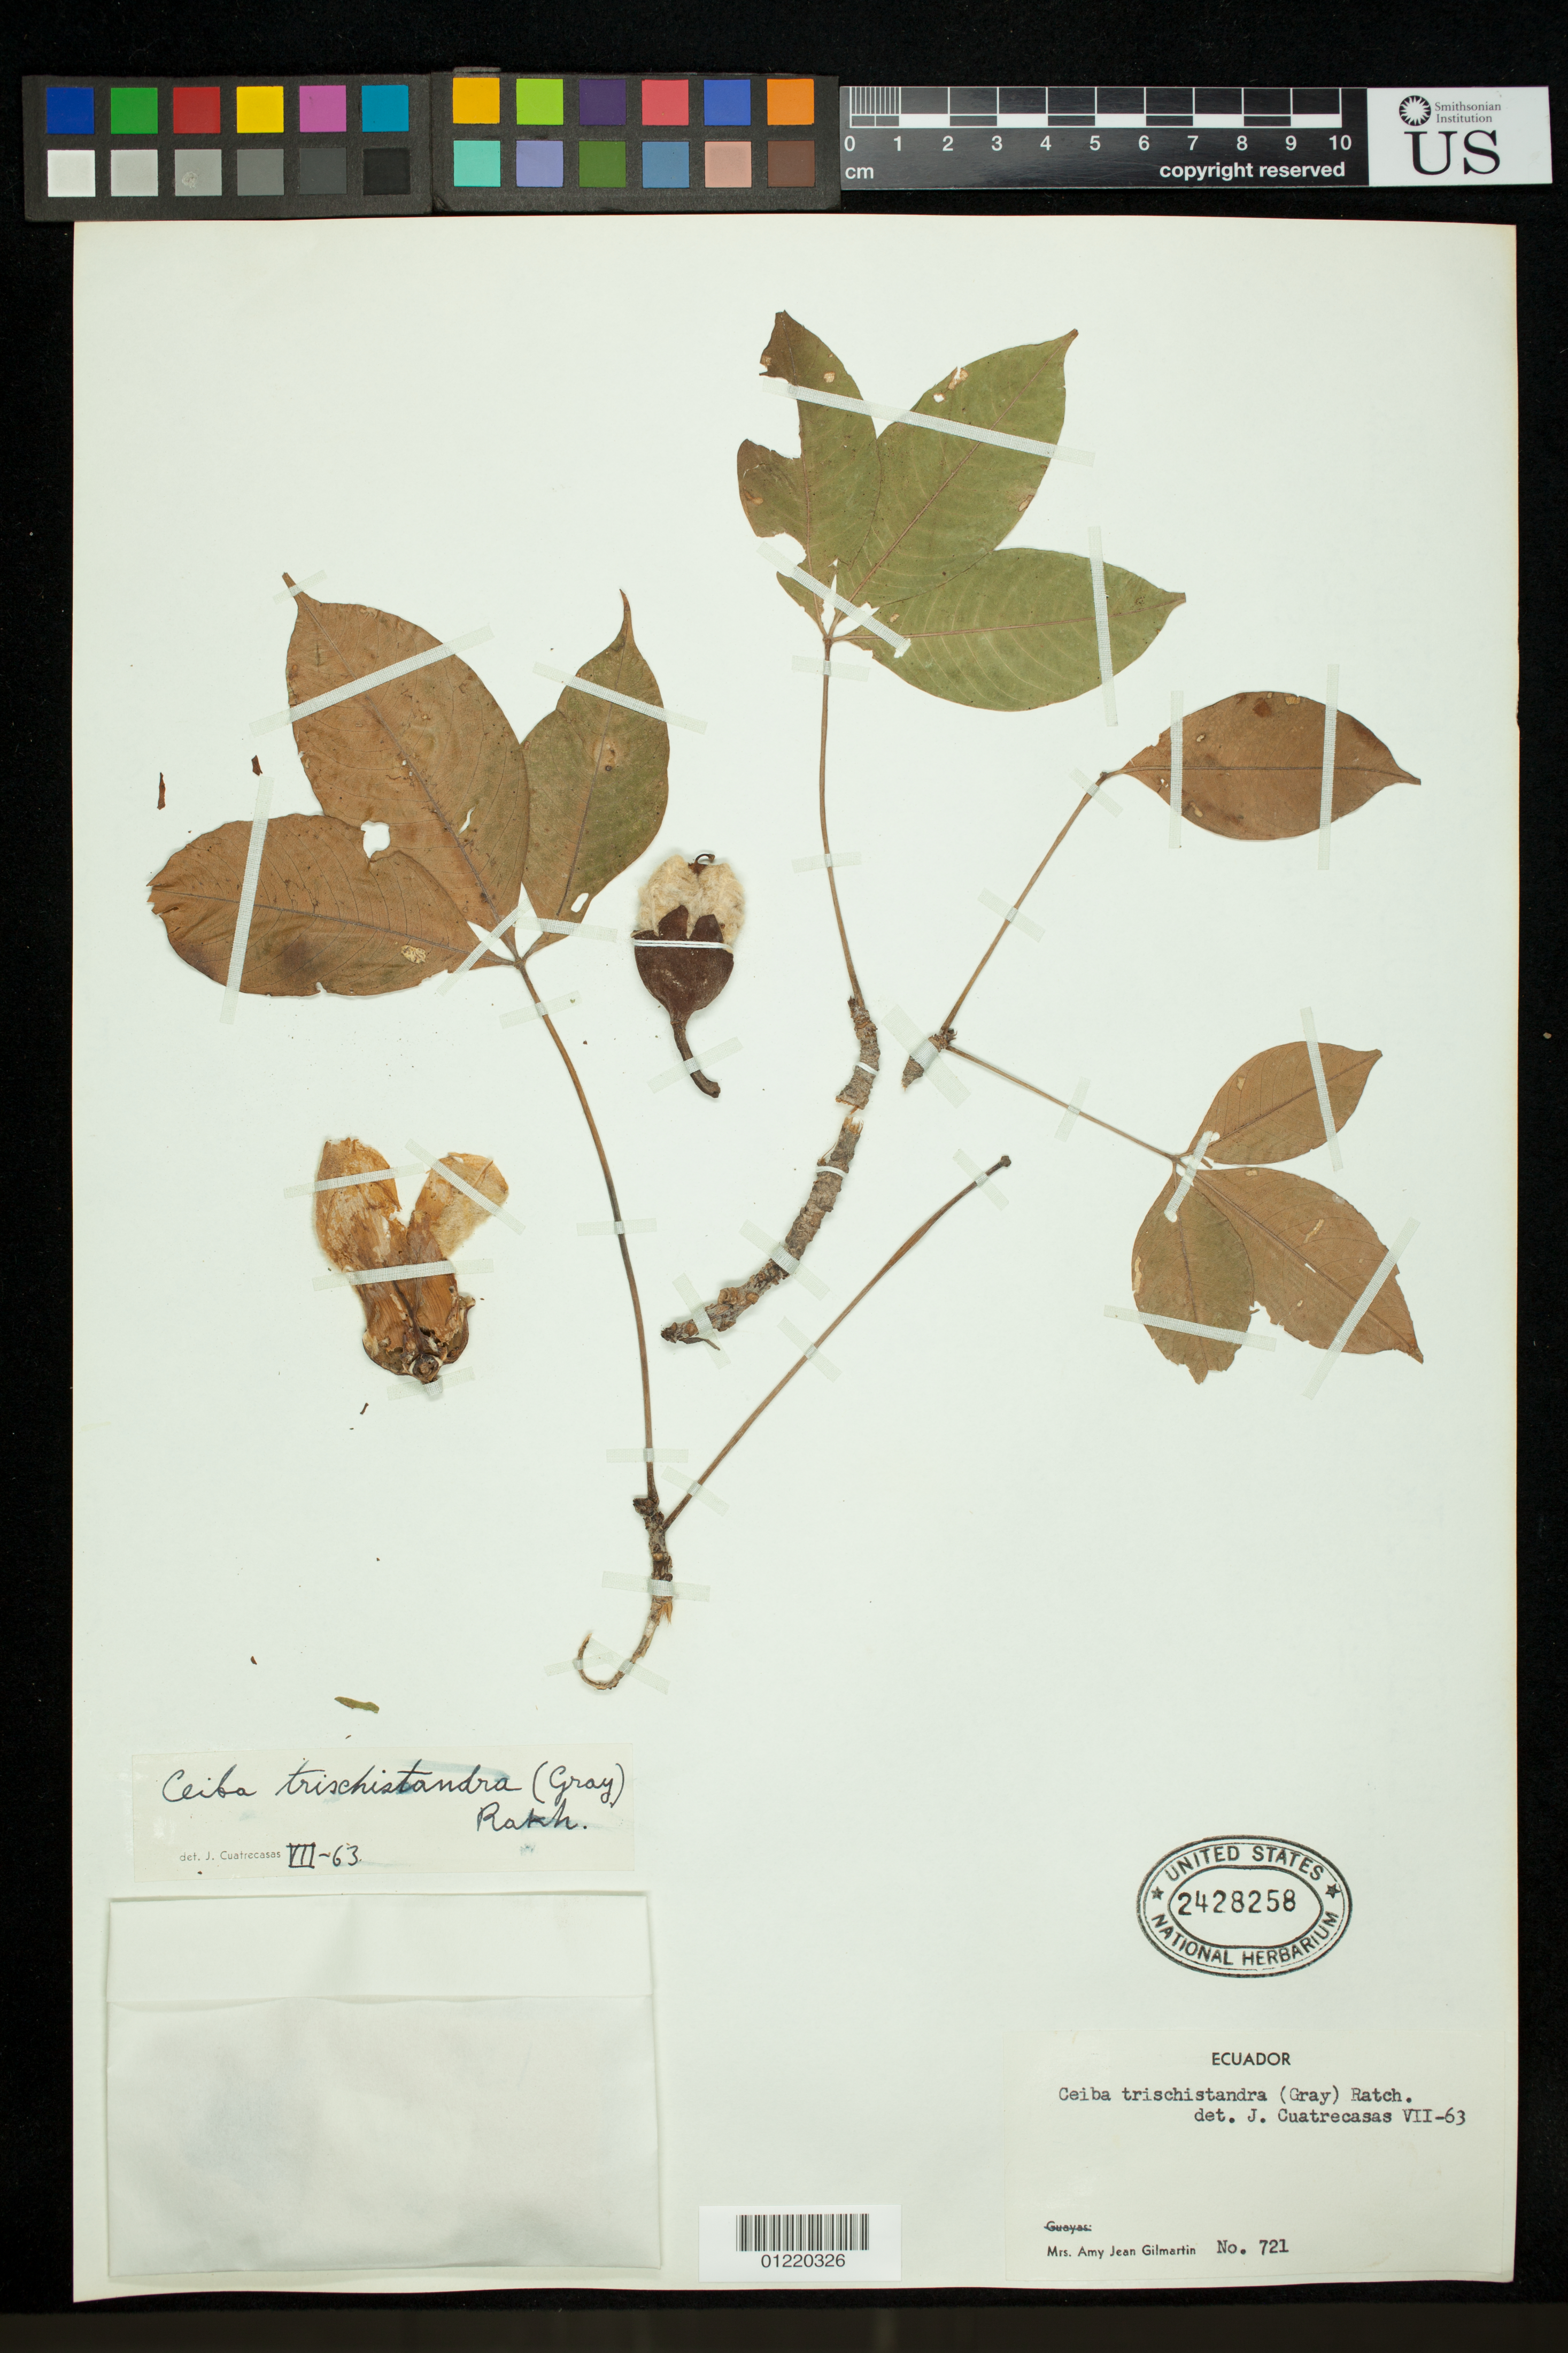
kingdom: Plantae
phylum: Tracheophyta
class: Magnoliopsida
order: Malvales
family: Malvaceae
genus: Ceiba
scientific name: Ceiba ventricosa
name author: (Nees & Mart.) Ravenna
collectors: A. J. Gilmartin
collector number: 721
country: Ecuador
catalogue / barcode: US 2428258